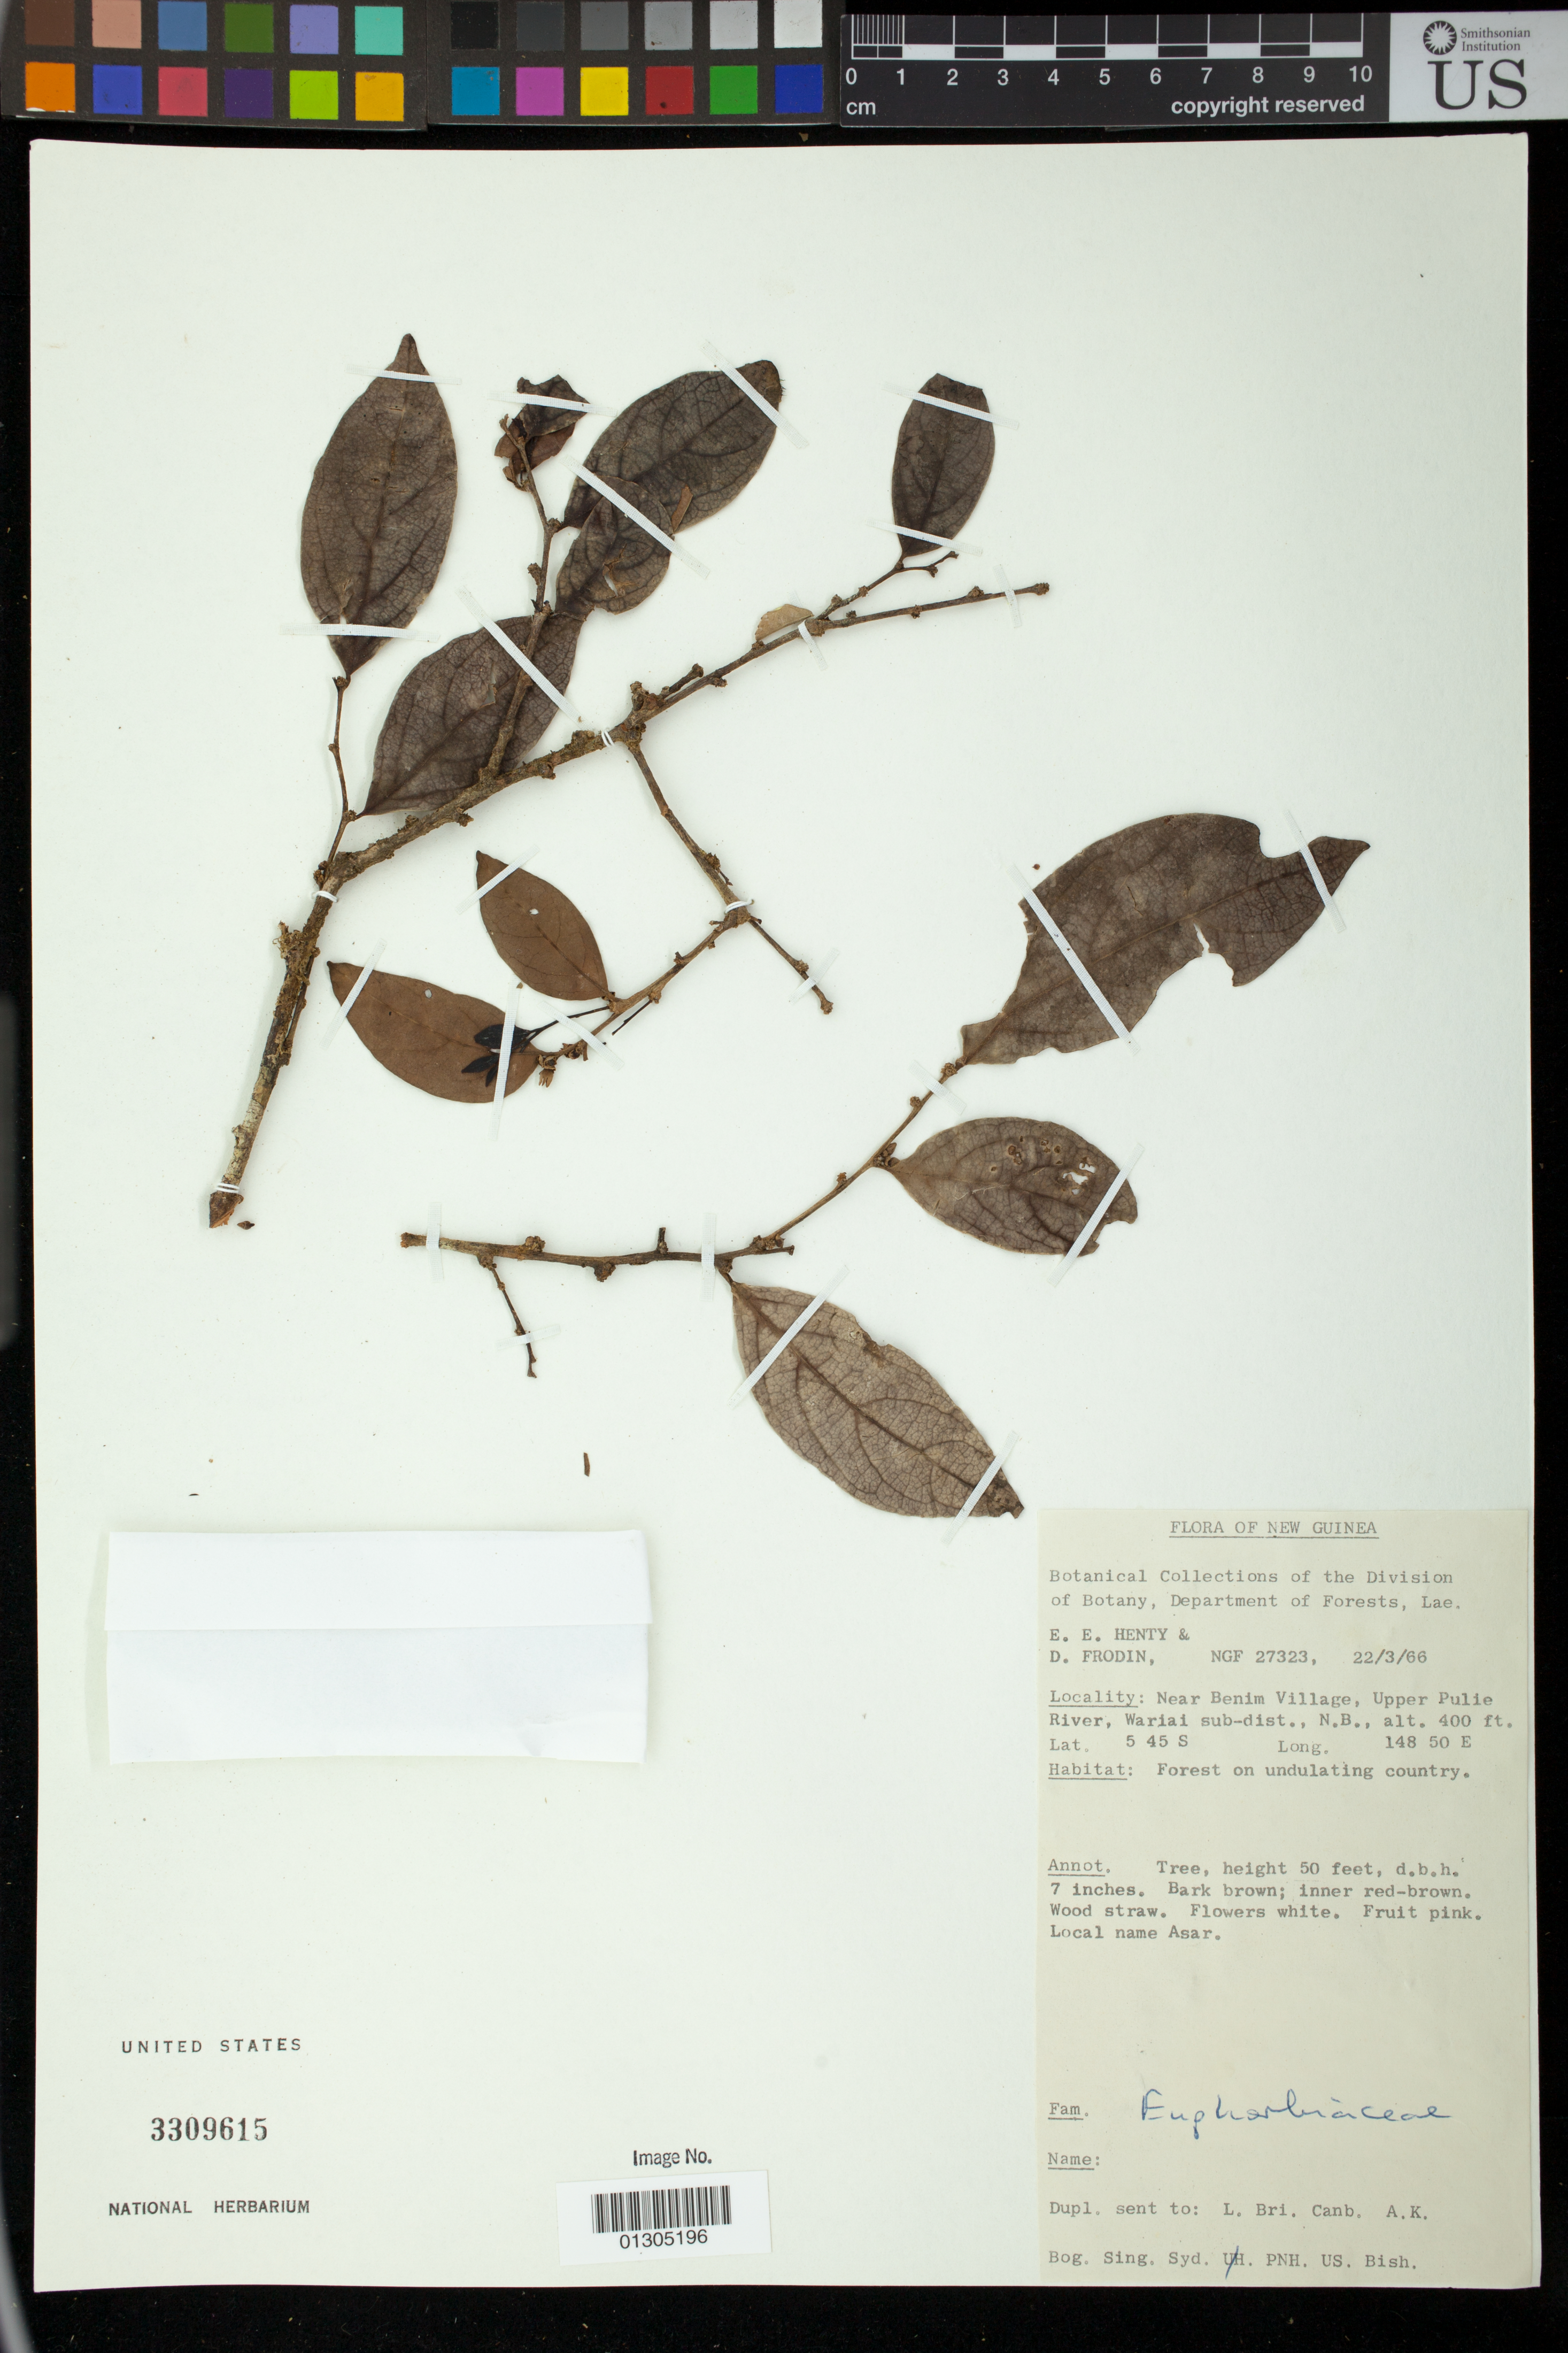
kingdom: Plantae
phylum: Tracheophyta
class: Magnoliopsida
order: Malpighiales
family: Euphorbiaceae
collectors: E. Henty & D. Frodin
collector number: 27323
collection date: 1966-03-22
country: Papua New Guinea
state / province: West New Britain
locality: Near Benim Village, Upper Pulie River, Wariai sub-dist.,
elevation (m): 122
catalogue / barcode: US 3309615